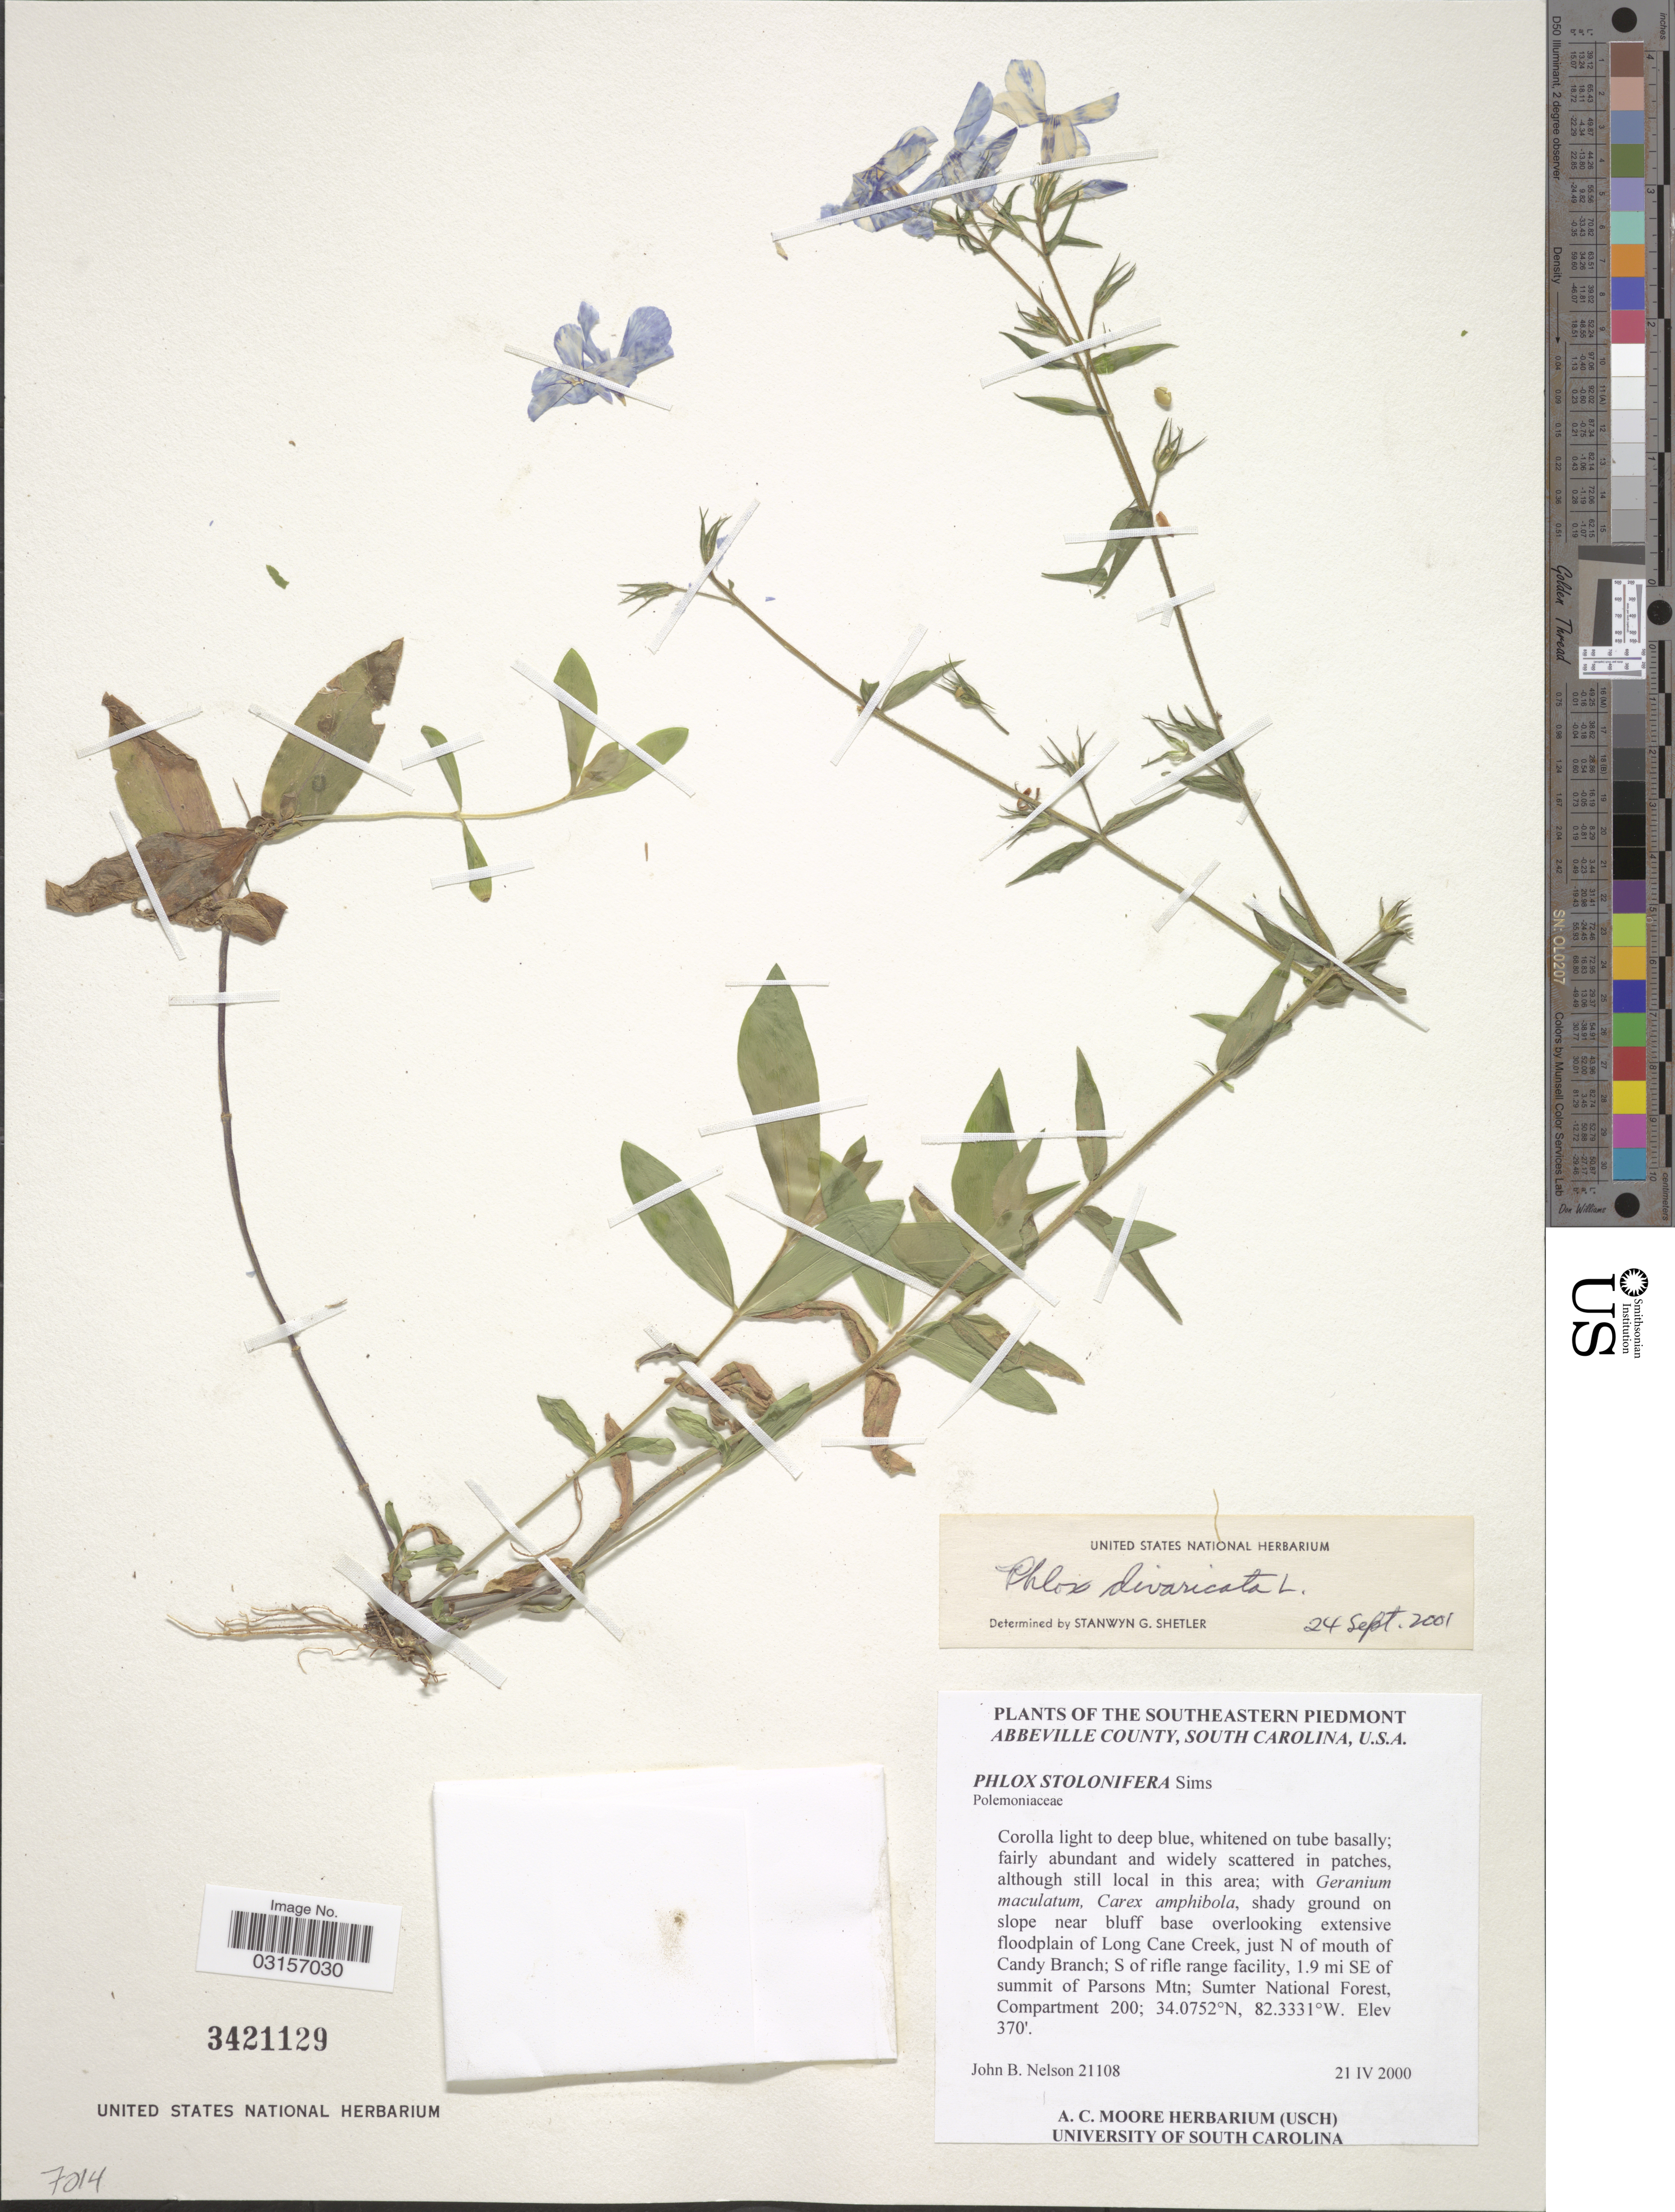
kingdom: Plantae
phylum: Tracheophyta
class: Magnoliopsida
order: Ericales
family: Polemoniaceae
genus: Phlox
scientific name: Phlox divaricata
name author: L.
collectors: J. B. Nelson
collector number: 21108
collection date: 2000-04-21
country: United States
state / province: South Carolina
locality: The Southeastern Piedmont, Abbeville County, shady ground on slope near bluff base overlooking extensive floodplain of Long Cane Creek, just N of mouth of Candy Branch; S of rifle range facility, 1.9 mi SE of summit of Parsons Mtn; Sumter National Forest, Compartment 200.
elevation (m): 113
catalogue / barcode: US 3421129